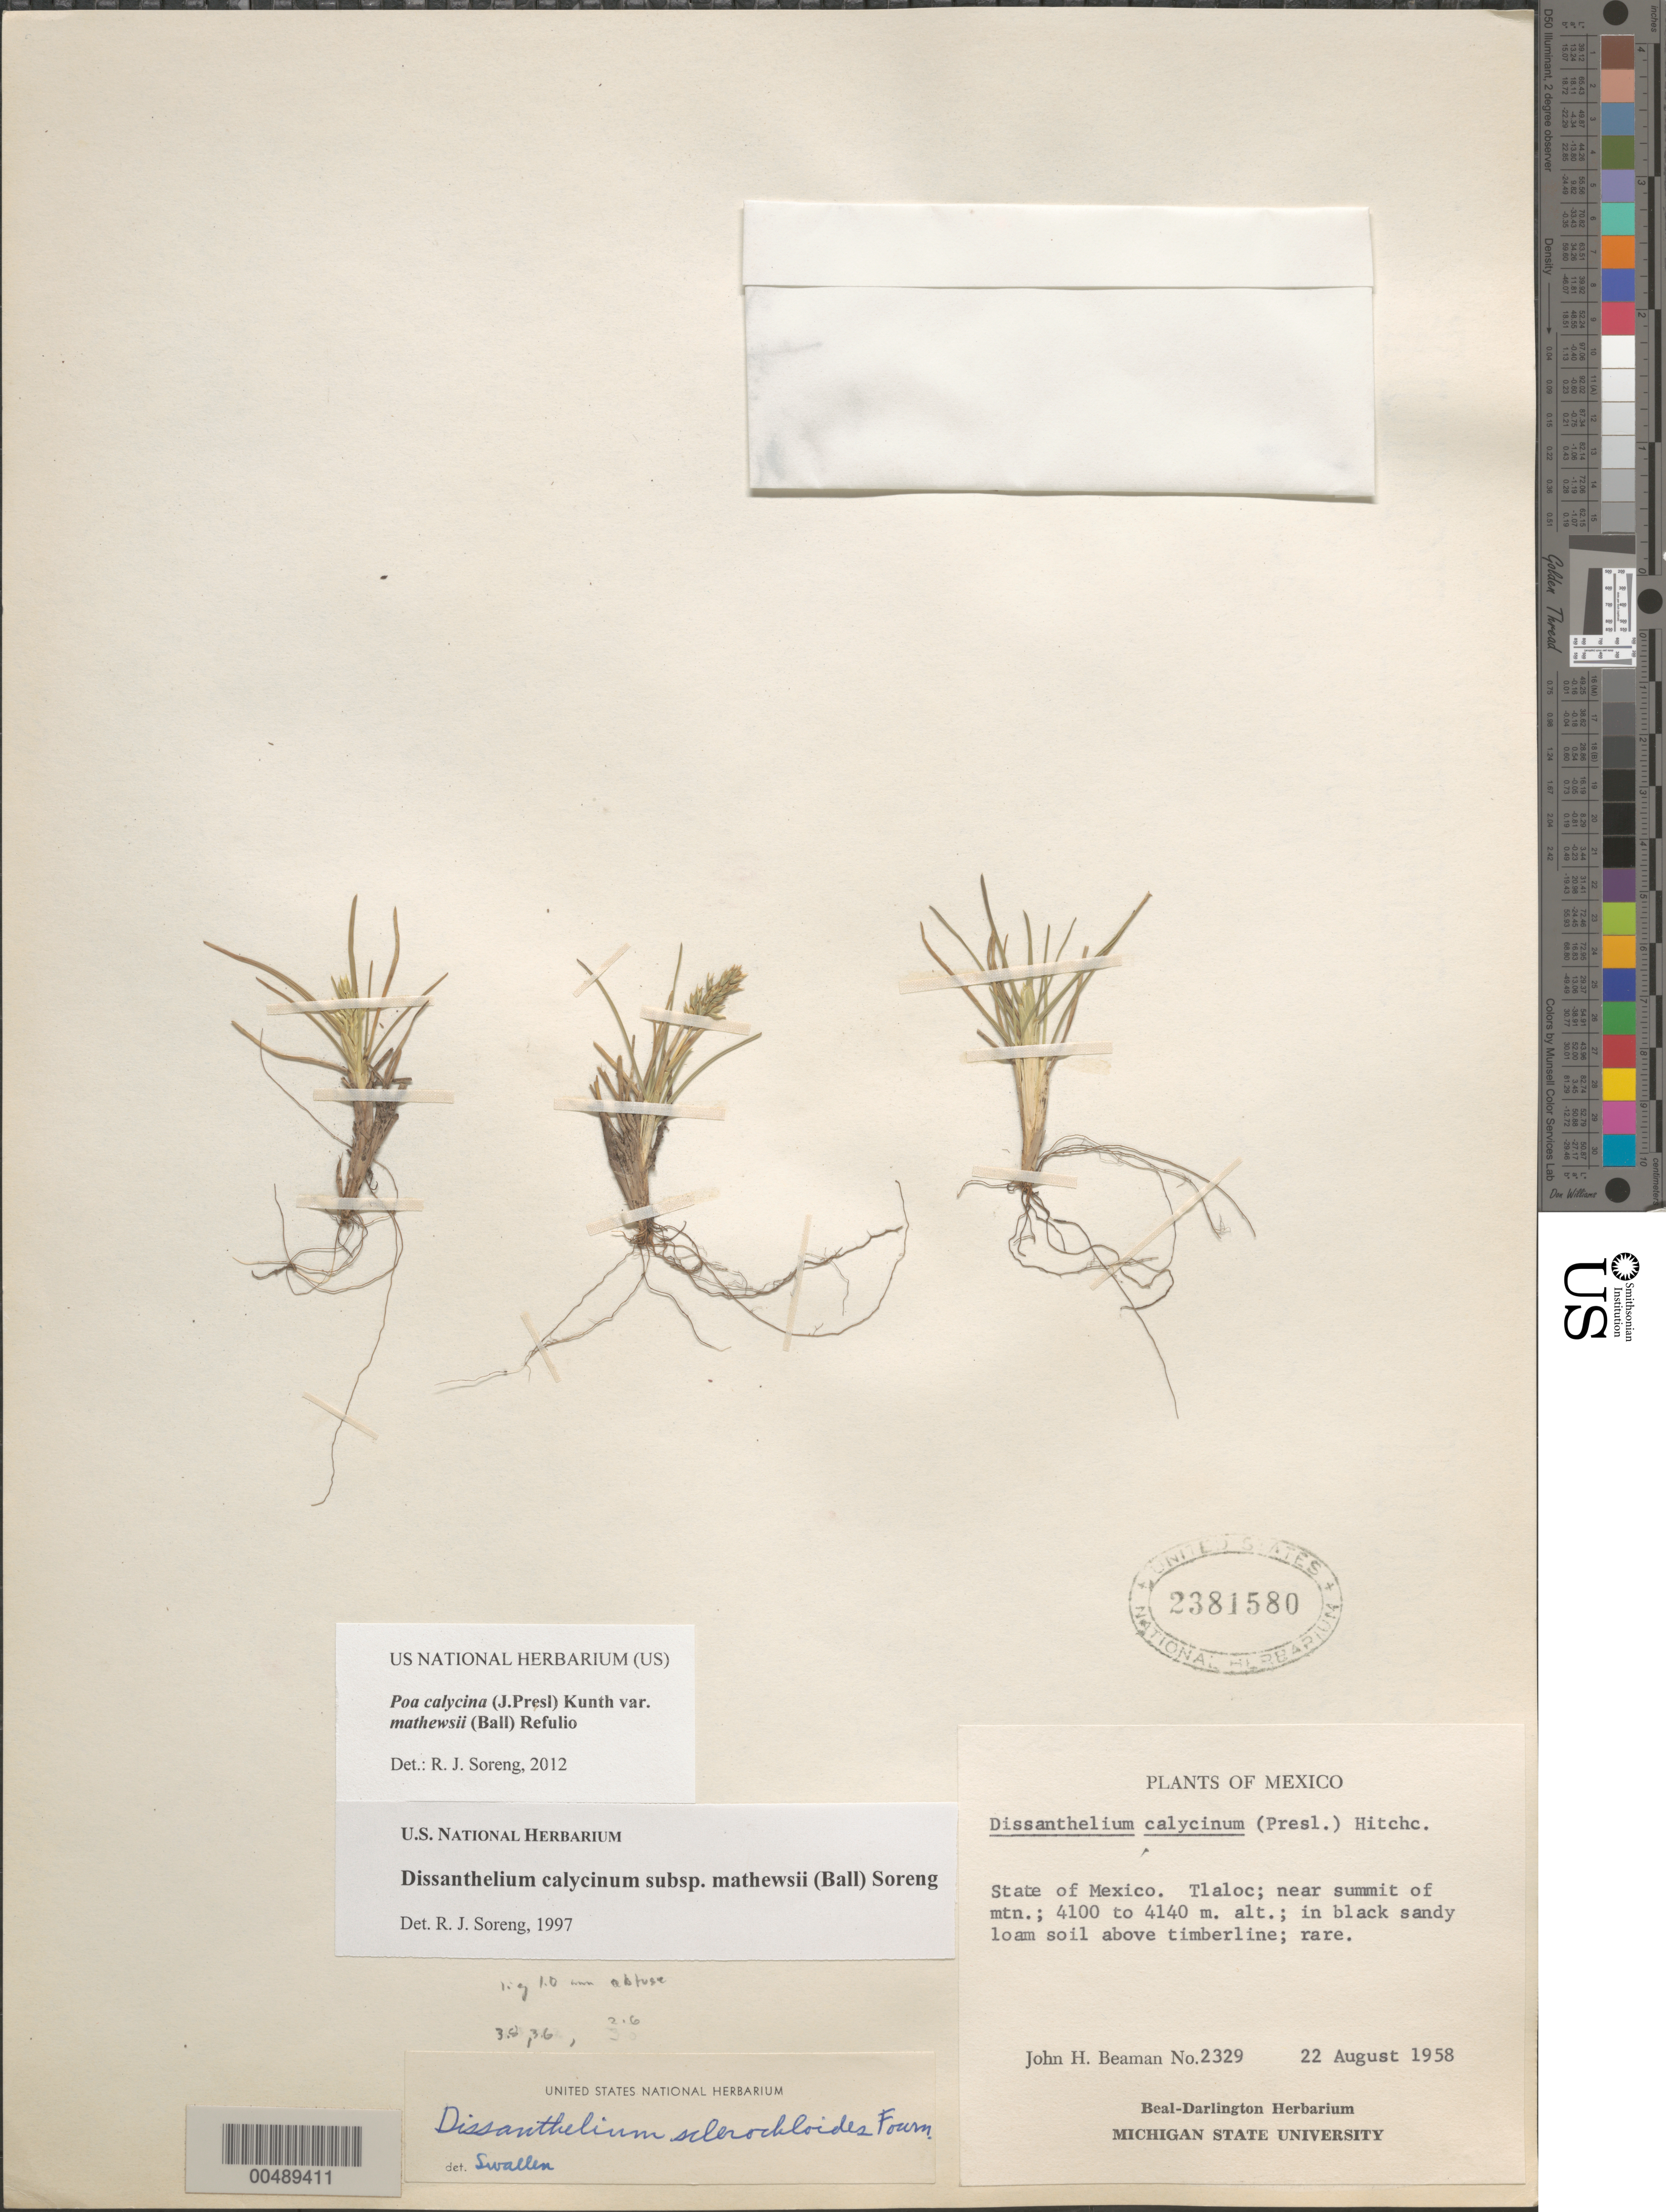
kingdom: Plantae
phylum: Tracheophyta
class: Liliopsida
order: Poales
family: Poaceae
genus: Poa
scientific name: Poa calycina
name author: (J. Presl) Kunth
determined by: Soreng, Robert J., Research Associate (BOT), Smithsonian Institution - National Museum of Natural History (UNITED STATES)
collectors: J. H. Beaman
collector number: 2329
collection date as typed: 22 Aug 1958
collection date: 1958-08-22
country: Mexico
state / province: México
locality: Tlaloc, near summit of mt.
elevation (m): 4100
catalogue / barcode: US 2381580